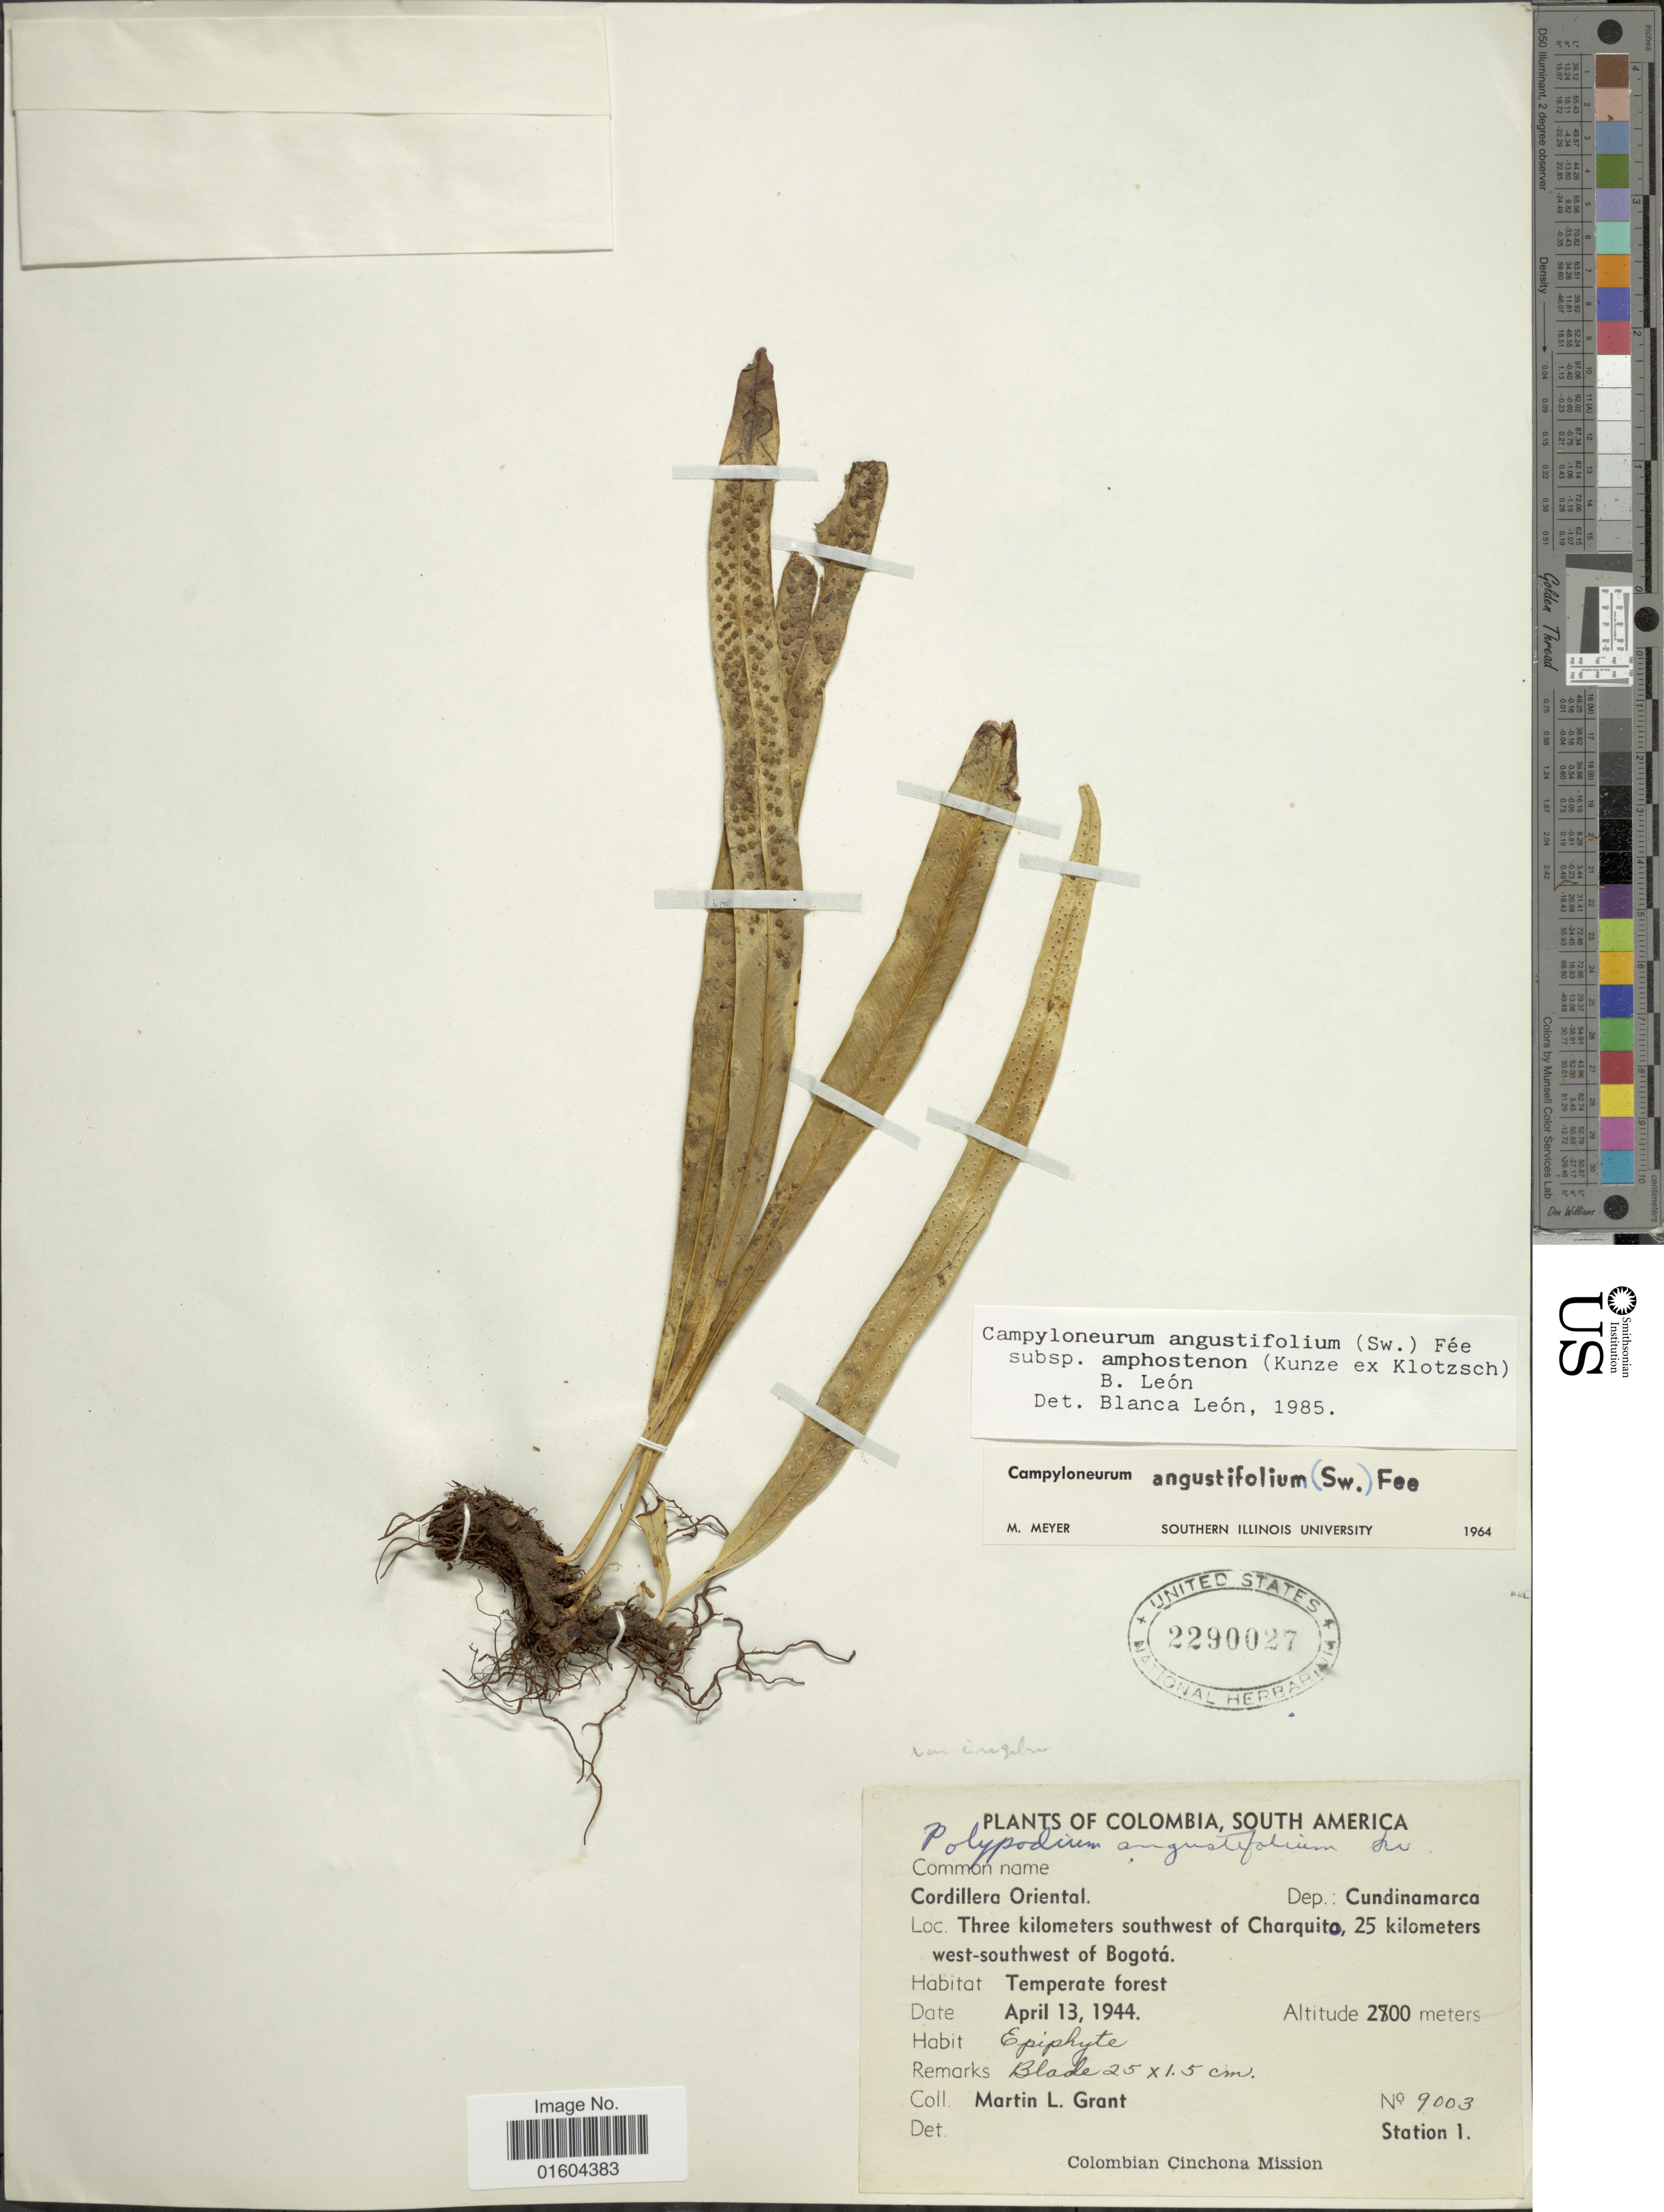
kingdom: Plantae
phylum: Tracheophyta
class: Polypodiopsida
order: Polypodiales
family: Polypodiaceae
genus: Campyloneurum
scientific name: Campyloneurum irregulare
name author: Lellinger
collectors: M. L. Grant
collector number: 9003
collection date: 1944-04-13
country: Colombia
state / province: Cundinamarca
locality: Cordillera Oriental, Dep.: Cundinamarca: Three kilometers southwest of Charquito, 25 kilometers west-southwest of Bogota.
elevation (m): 2800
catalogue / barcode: US 2290027